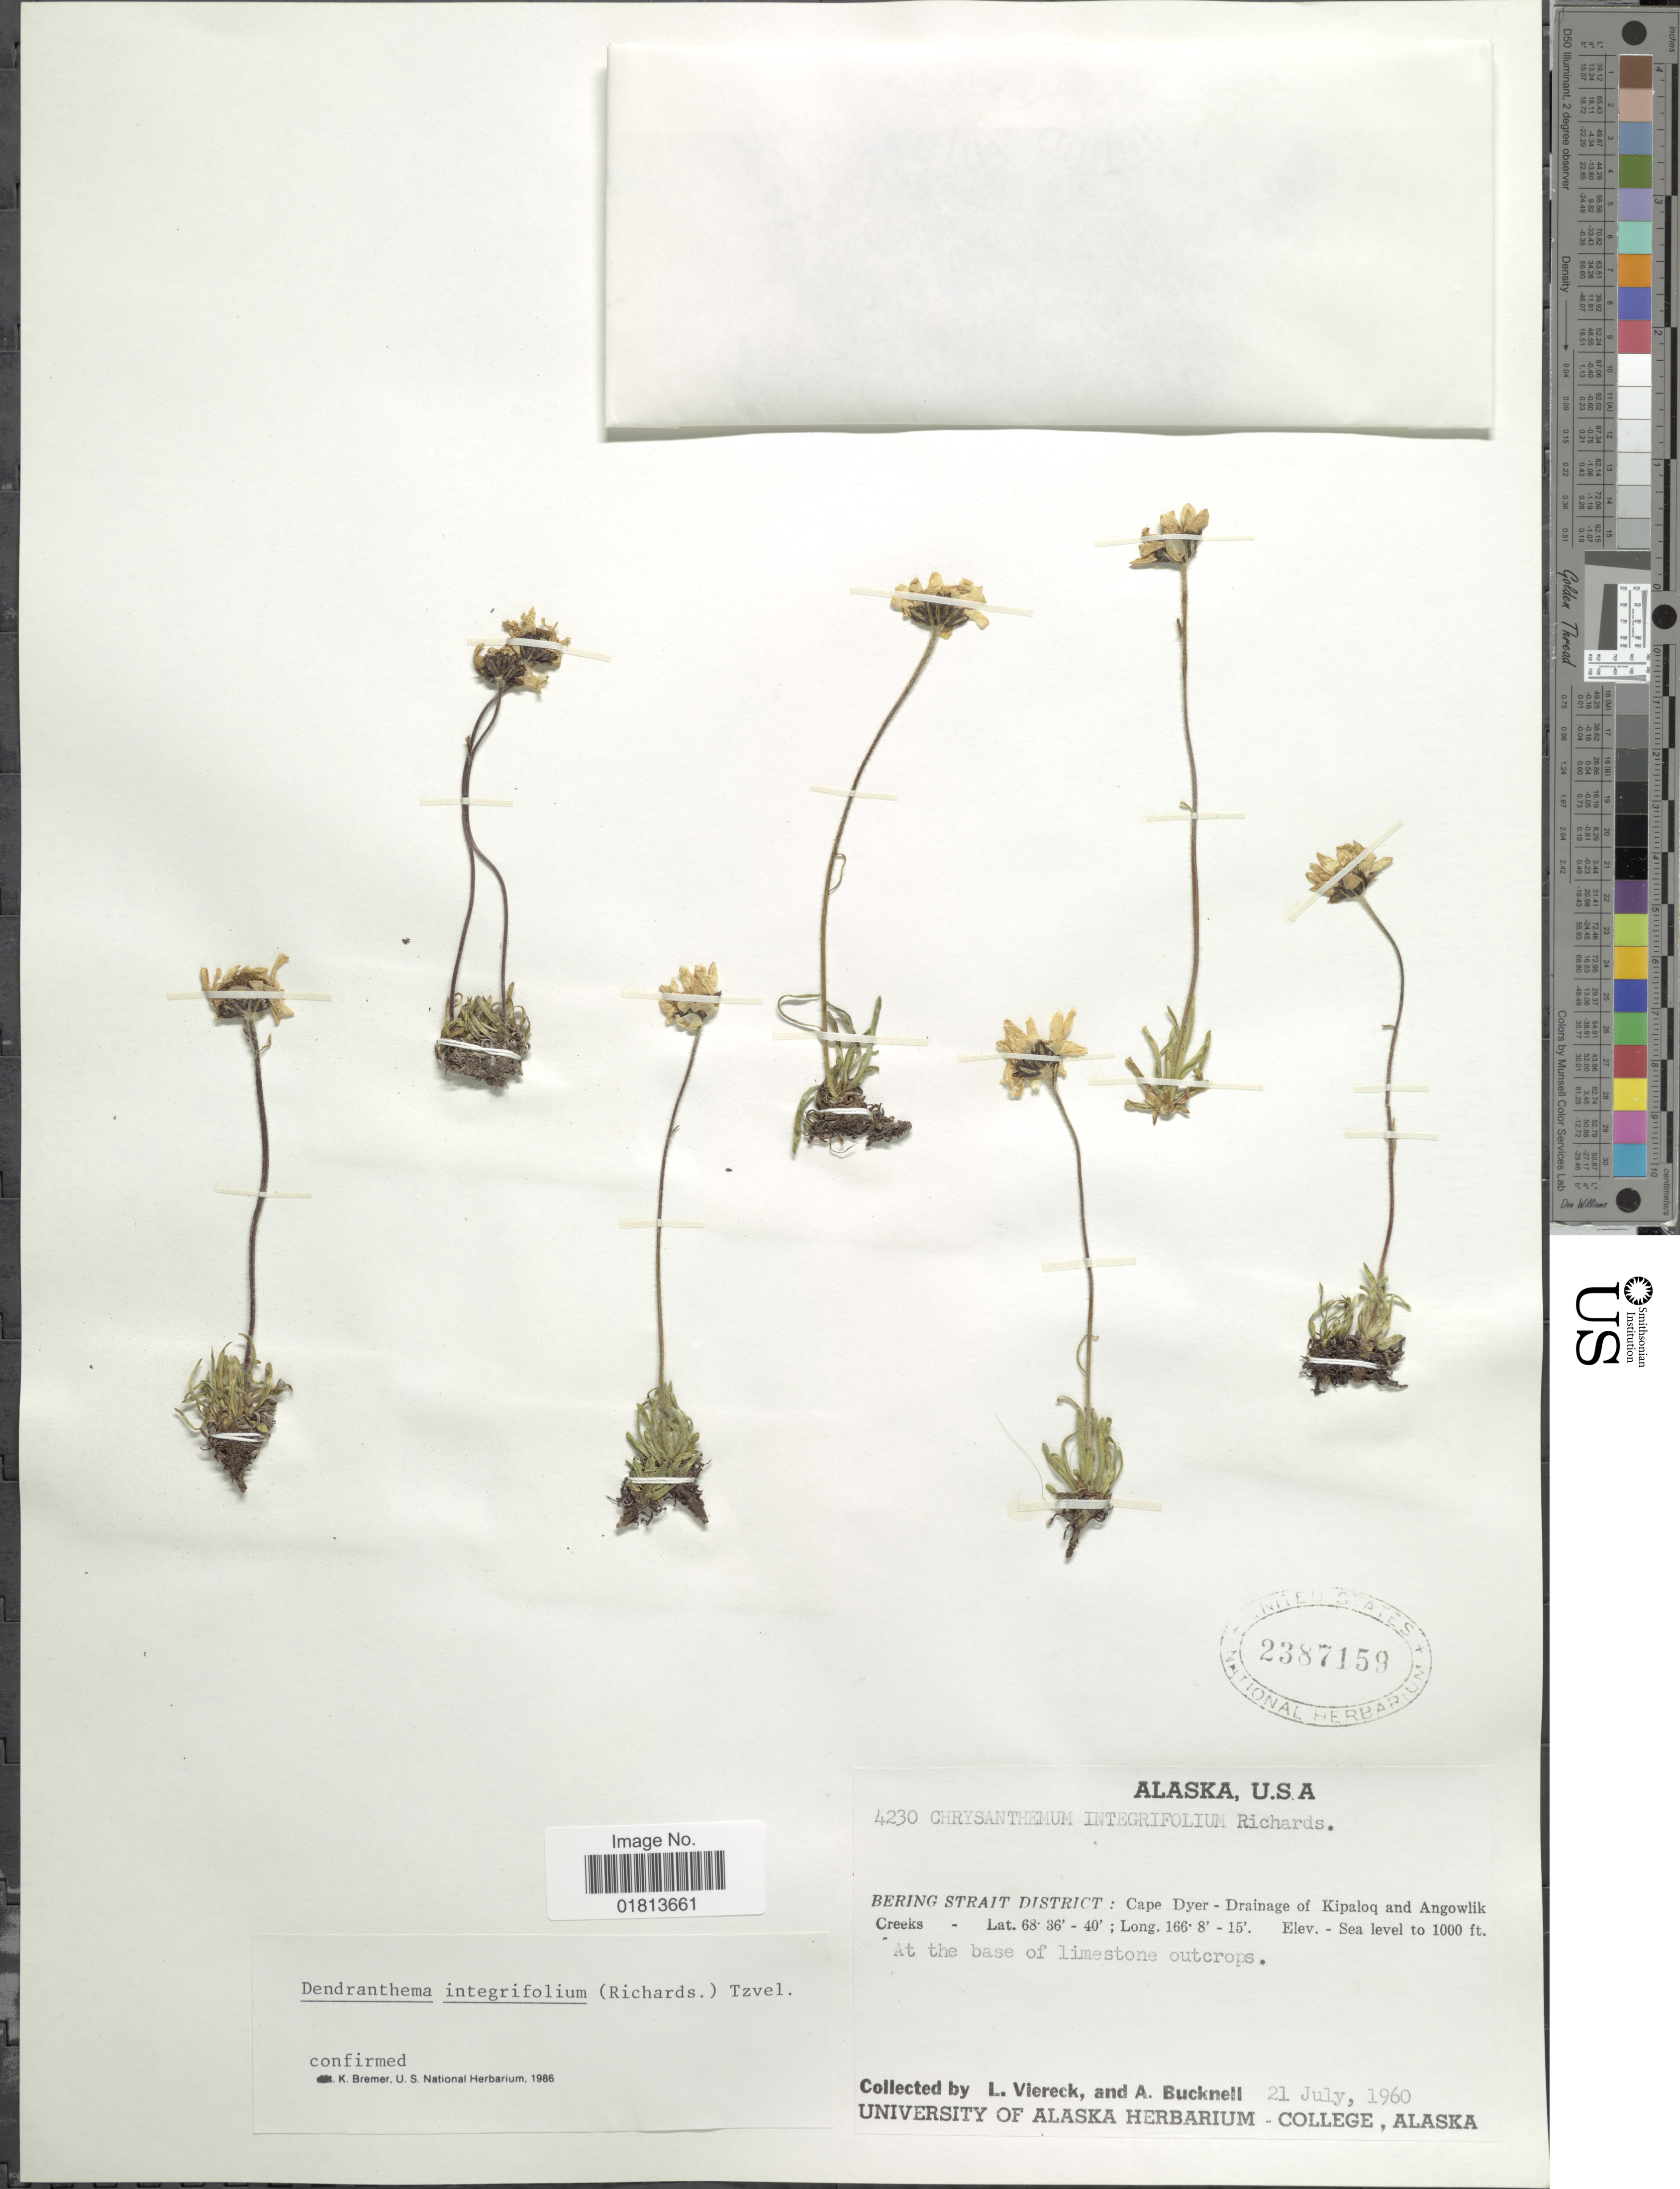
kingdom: Plantae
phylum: Tracheophyta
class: Magnoliopsida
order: Asterales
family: Asteraceae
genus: Dendranthema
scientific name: Dendranthema integrifolium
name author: (Richardson) Tzvelev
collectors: L. Viereck & A. Bucknell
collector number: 4230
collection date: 1960-07-21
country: United States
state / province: Alaska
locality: Bering Strait District: Cape Dyer, Drainage of Kipaloq and Angowlik Creeks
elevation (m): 305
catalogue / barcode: US 2387159